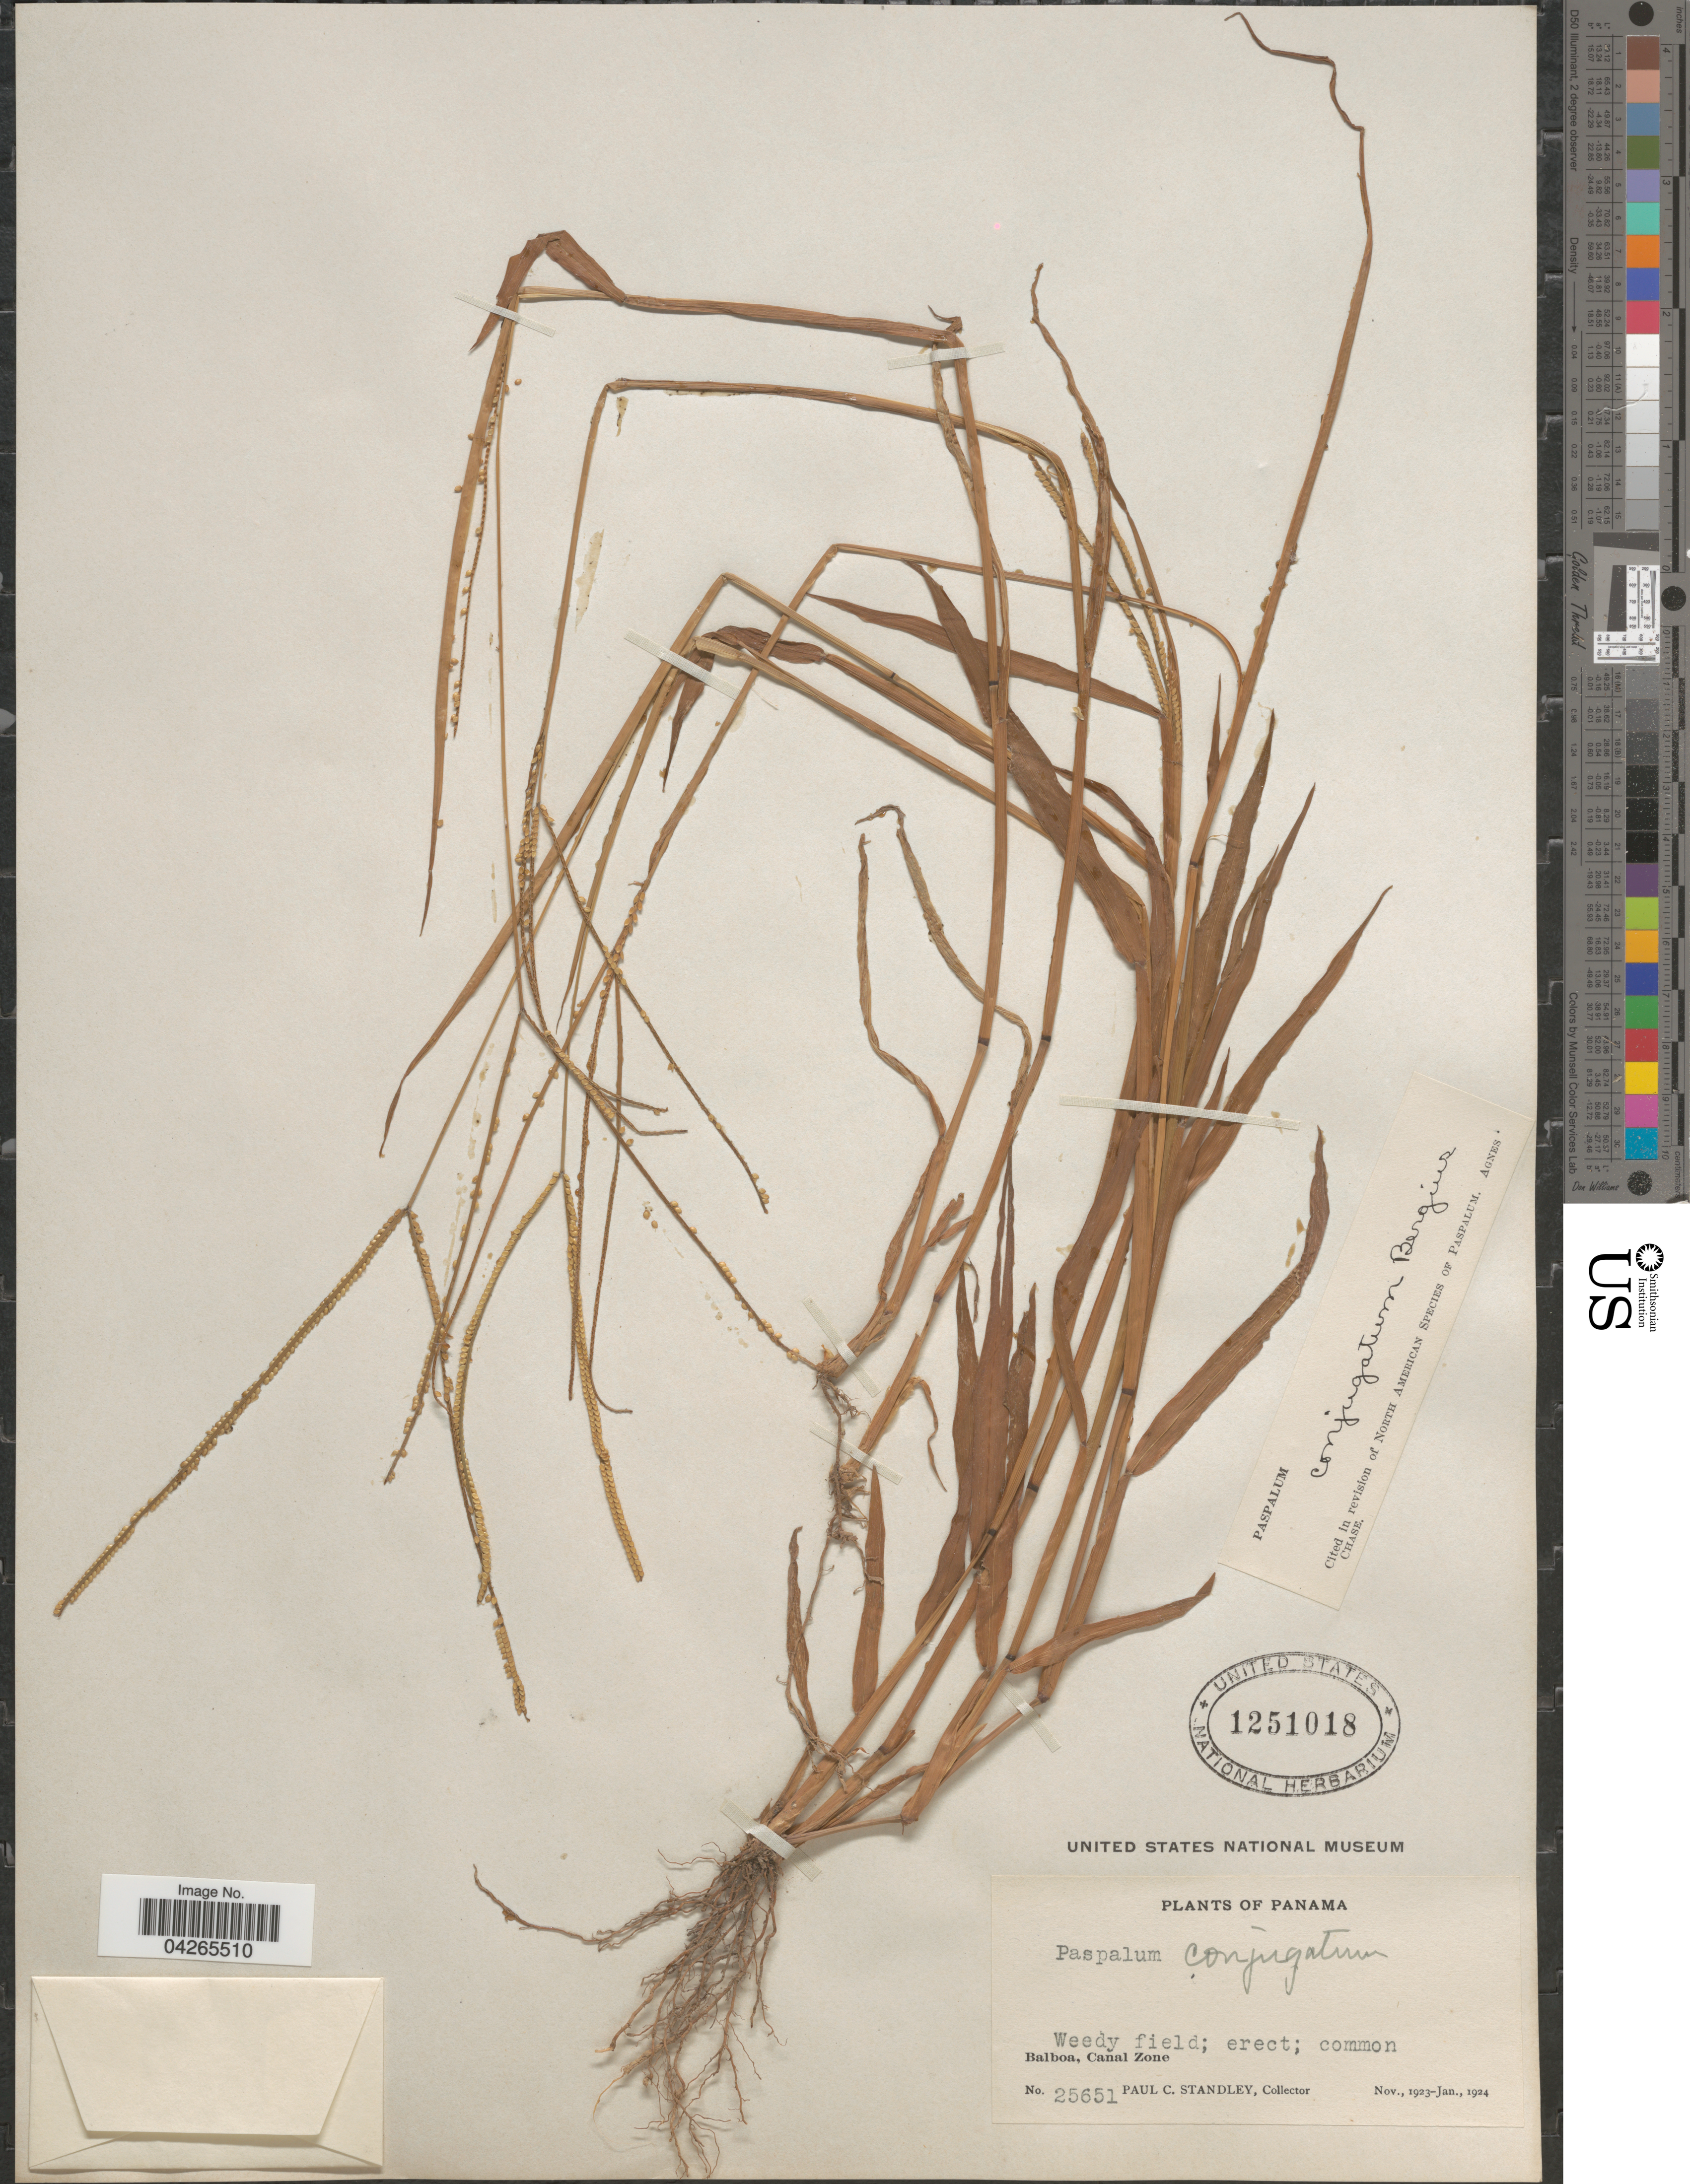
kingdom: Plantae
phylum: Tracheophyta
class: Liliopsida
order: Poales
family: Poaceae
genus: Paspalum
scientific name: Paspalum conjugatum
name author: P.J. Bergius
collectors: P. C. Standley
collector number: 25651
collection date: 1923-11/1924-01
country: Panama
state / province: Colón / Panamá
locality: Balboa, Canal Zone.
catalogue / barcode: US 1251018